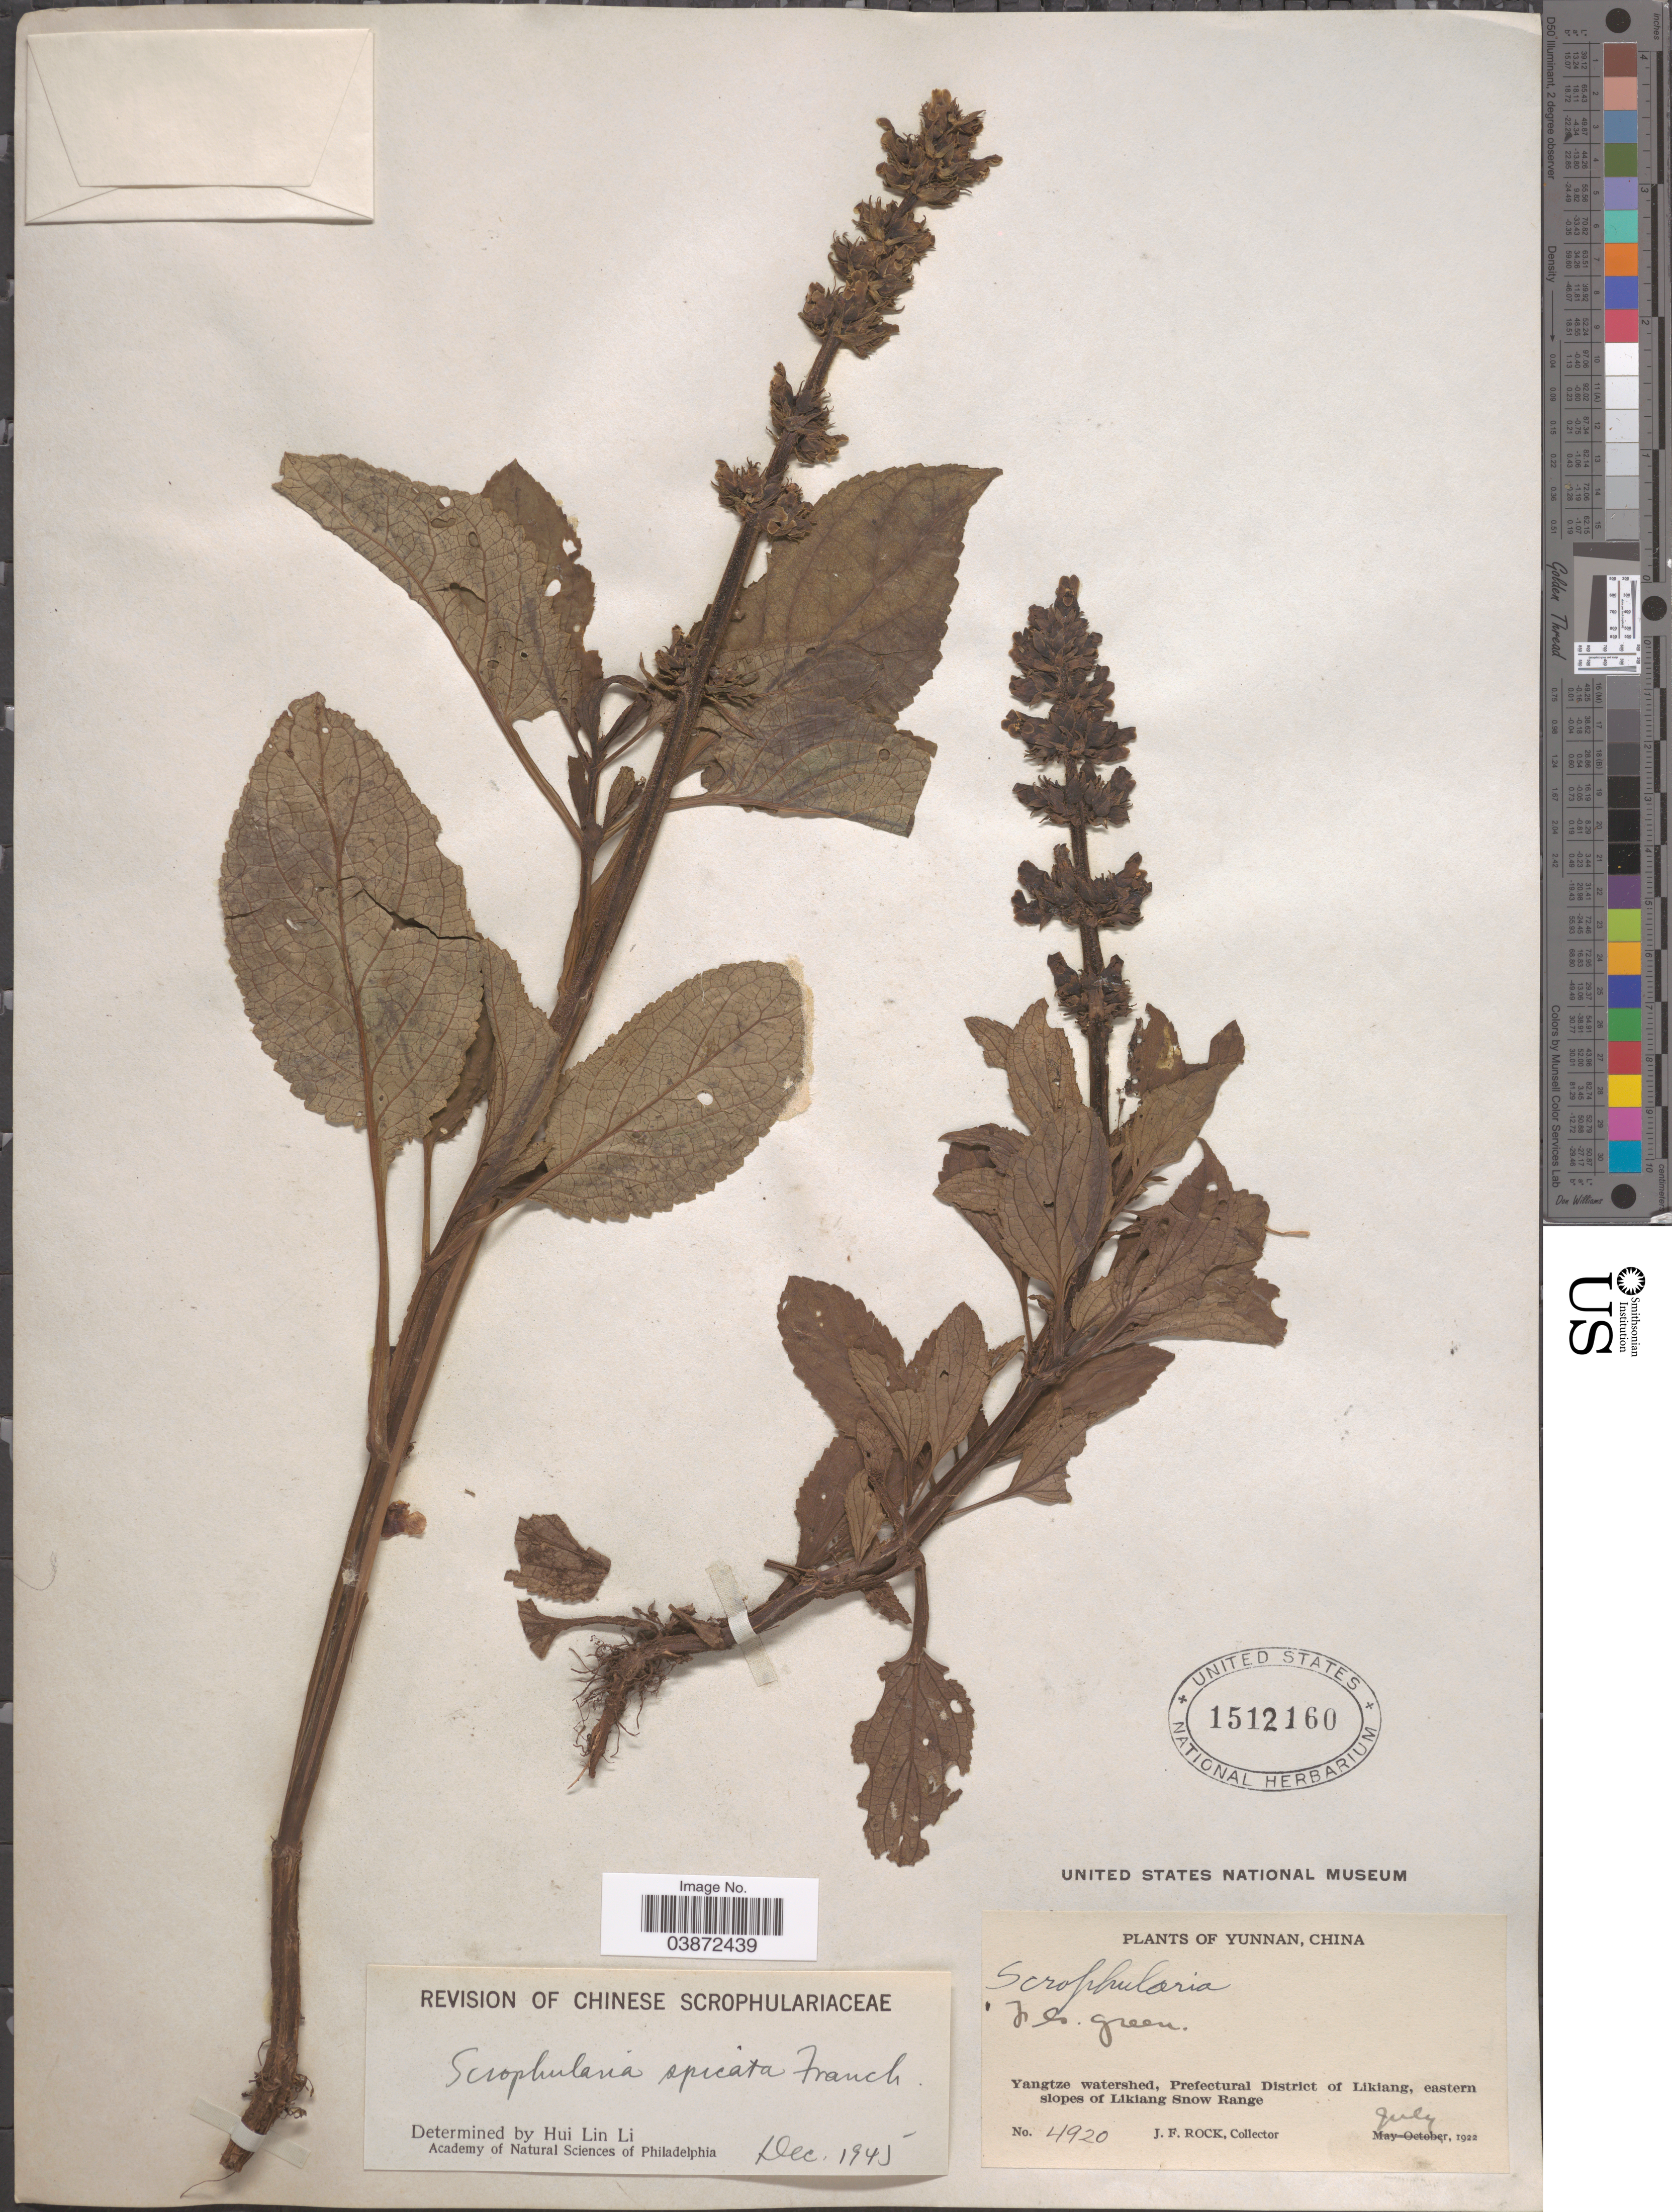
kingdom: Plantae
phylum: Tracheophyta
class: Magnoliopsida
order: Lamiales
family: Scrophulariaceae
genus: Scrophularia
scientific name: Scrophularia spicata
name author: Franch.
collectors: J. Rock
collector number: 4920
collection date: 1922-07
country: China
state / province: Yunnan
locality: Yangtze watershed, Prefectural District of Likian, eastern slopes of Likiang Snow Range.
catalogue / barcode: US 1512160